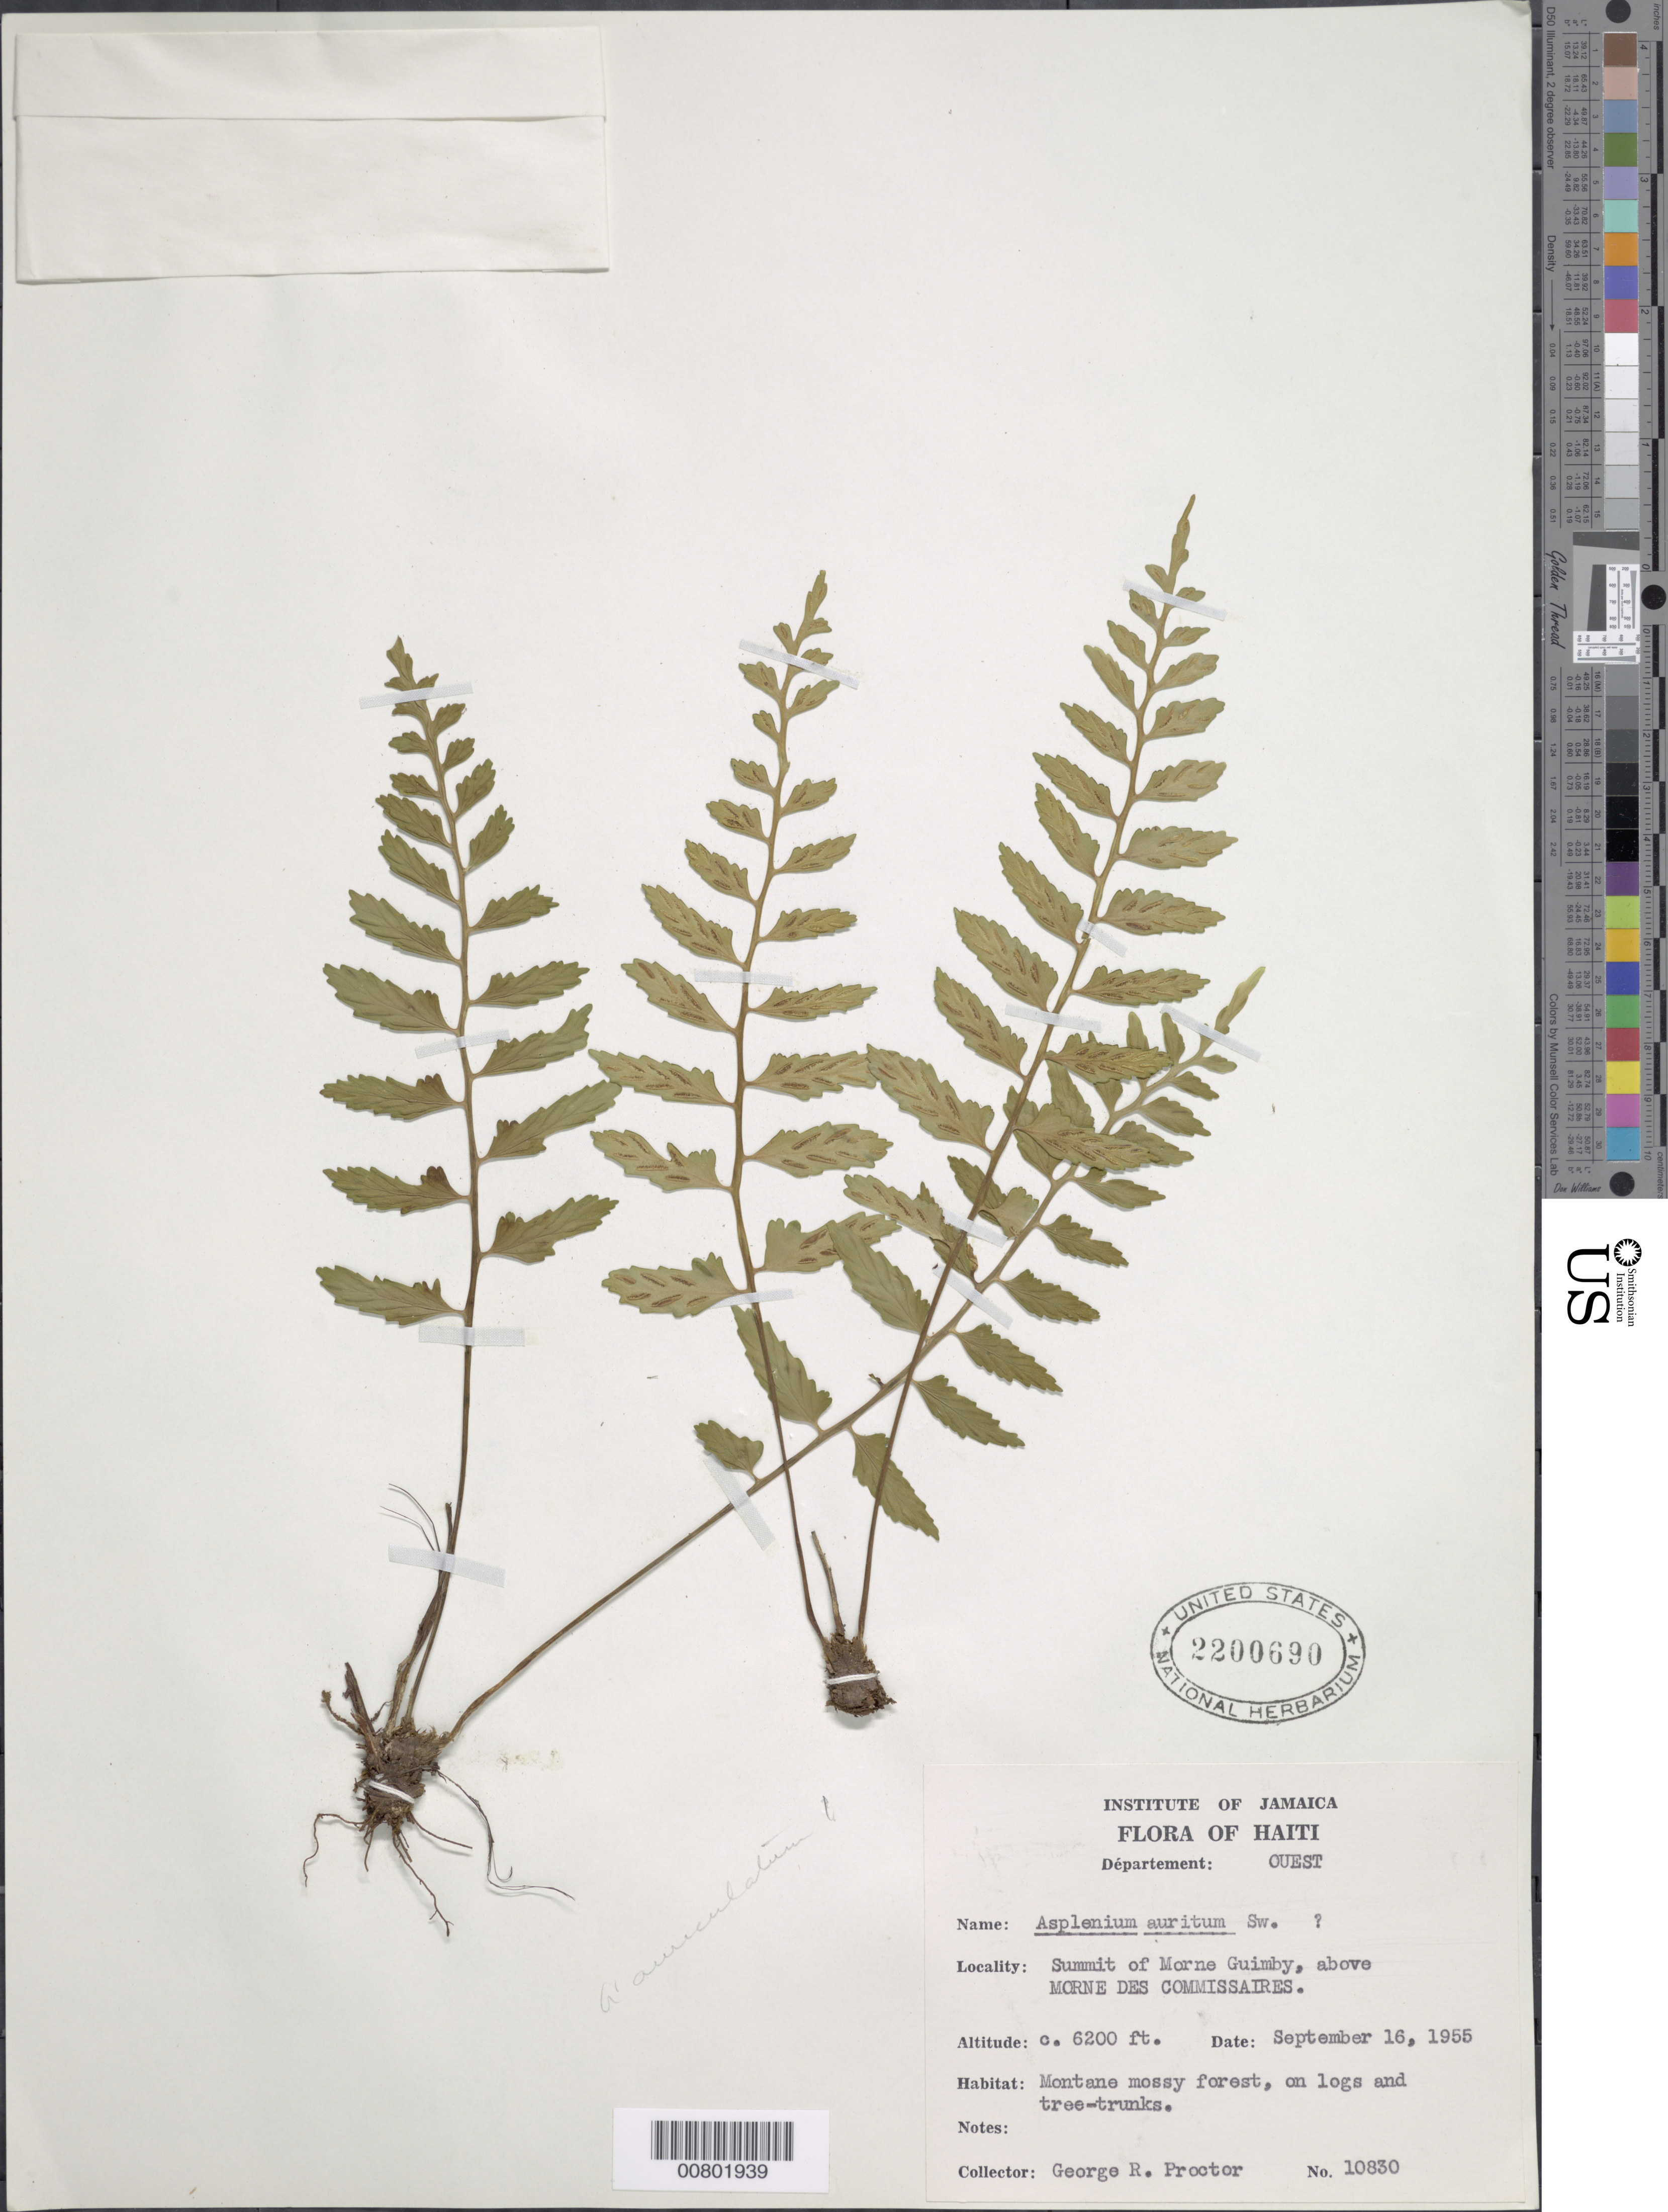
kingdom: Plantae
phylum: Tracheophyta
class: Polypodiopsida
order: Polypodiales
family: Aspleniaceae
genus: Asplenium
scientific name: Asplenium auriculatum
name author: Sw.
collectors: G. R. Proctor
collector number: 10830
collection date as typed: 16 Sep 1955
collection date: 1955-09-16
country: Haiti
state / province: Ouest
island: Hispaniola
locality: Morne Guimby summit, above Morne des Commissaires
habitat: Montane mossy forest, on logs and tree trunks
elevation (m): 1890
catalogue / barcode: US 2200690